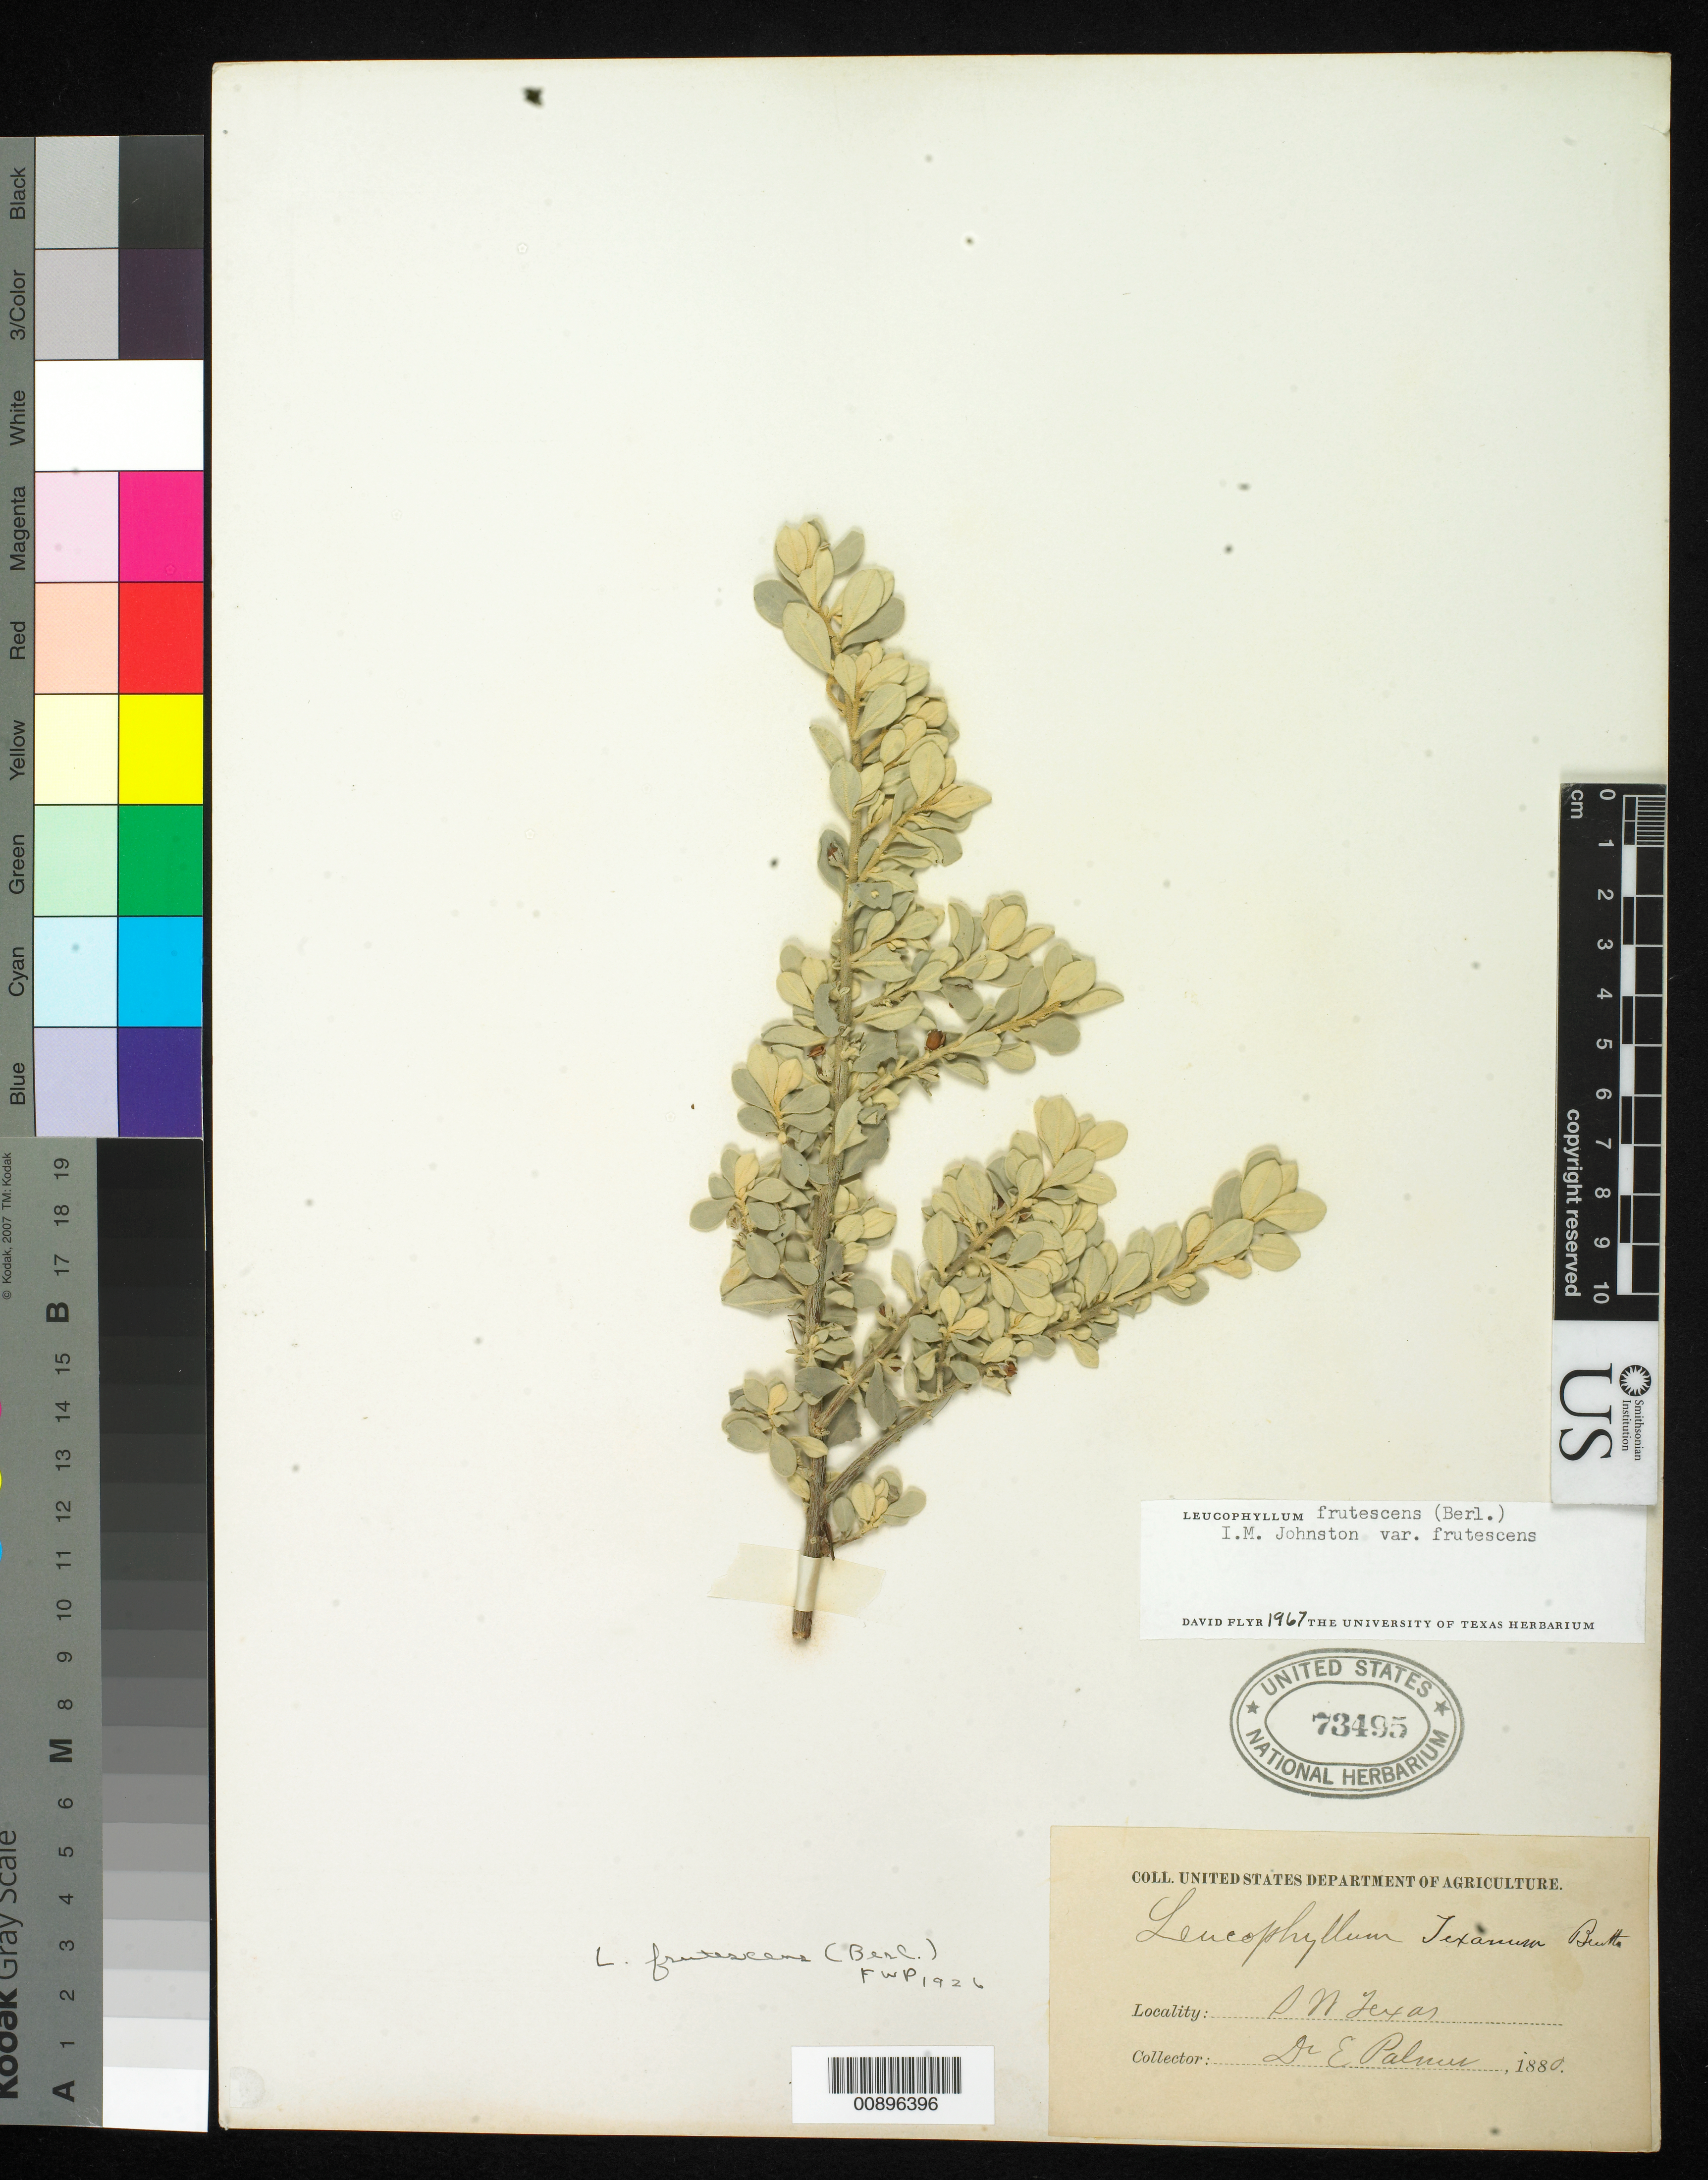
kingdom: Plantae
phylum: Tracheophyta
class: Magnoliopsida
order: Lamiales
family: Scrophulariaceae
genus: Leucophyllum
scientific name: Leucophyllum frutescens var. frutescens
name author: (Berland.) I.M. Johnst.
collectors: E. Palmer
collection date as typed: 1880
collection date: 1880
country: United States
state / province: Texas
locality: SW Texas.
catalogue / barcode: US 73495